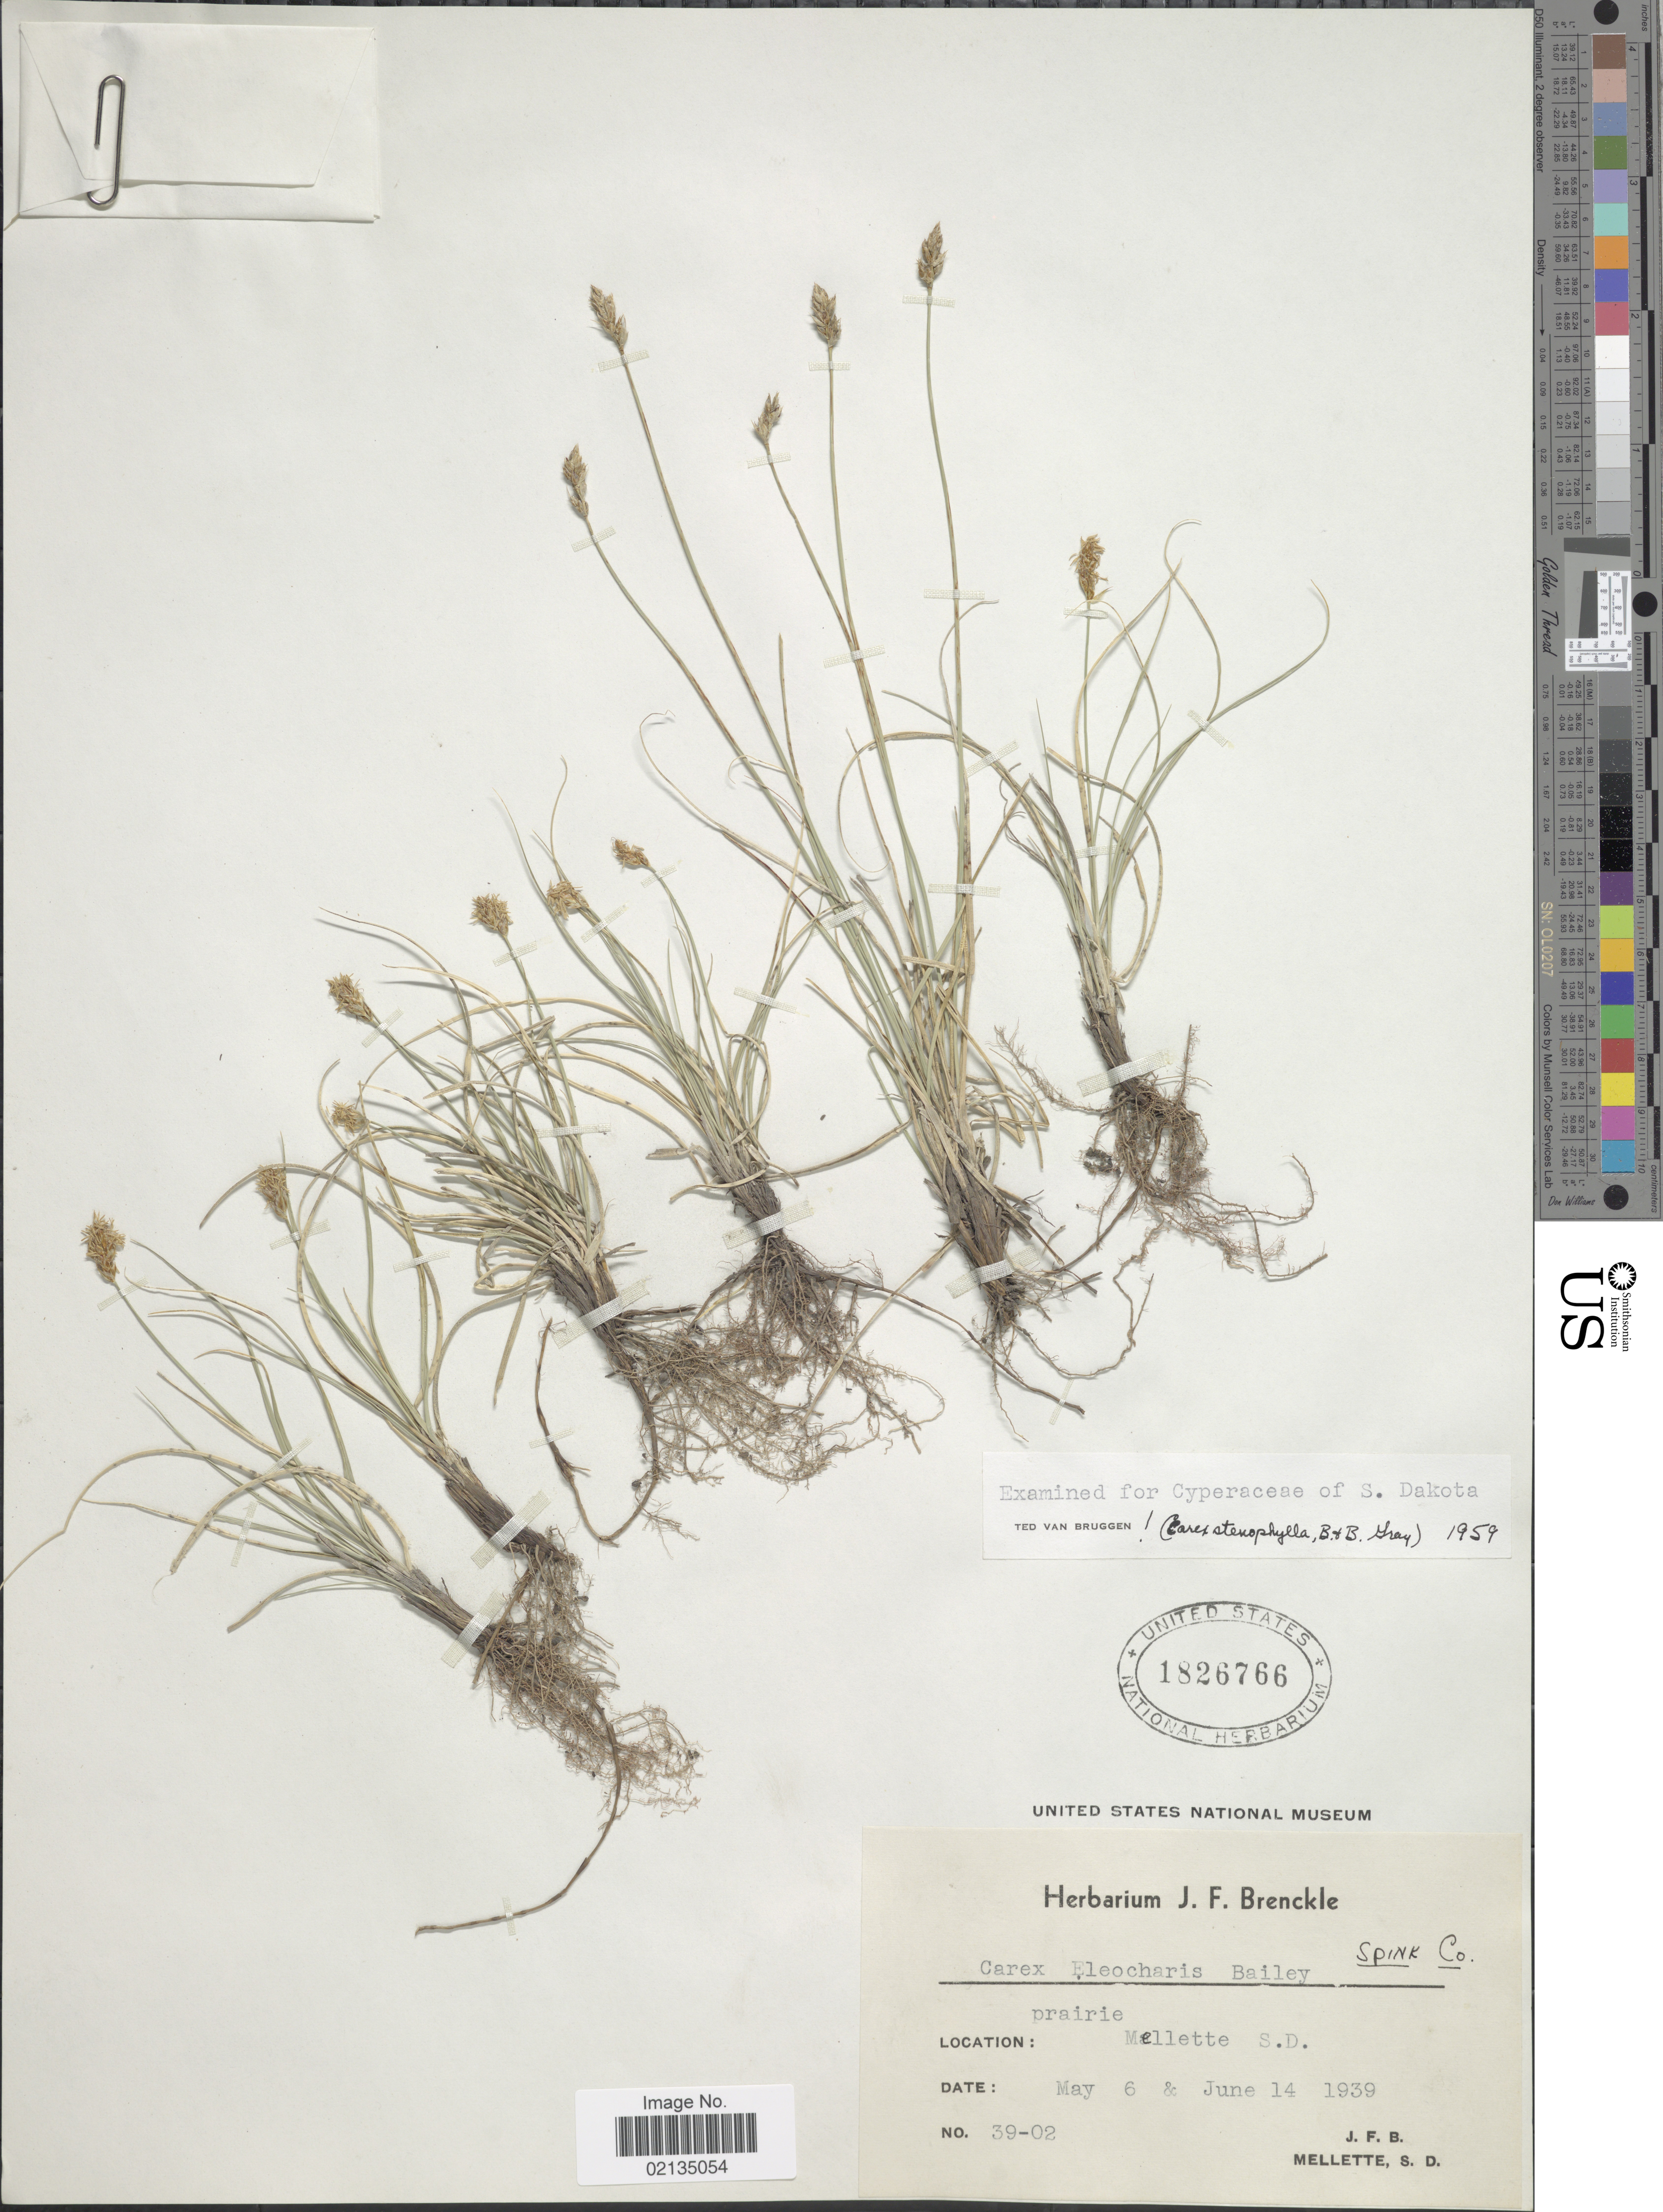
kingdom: Plantae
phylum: Tracheophyta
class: Liliopsida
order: Poales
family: Cyperaceae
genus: Carex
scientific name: Carex stenophylla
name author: Wahlenb.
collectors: J. Brenckle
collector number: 39-02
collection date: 1939-05-06/1939-06-14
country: United States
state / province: South Dakota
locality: Mellette S.D.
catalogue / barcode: US 1826766